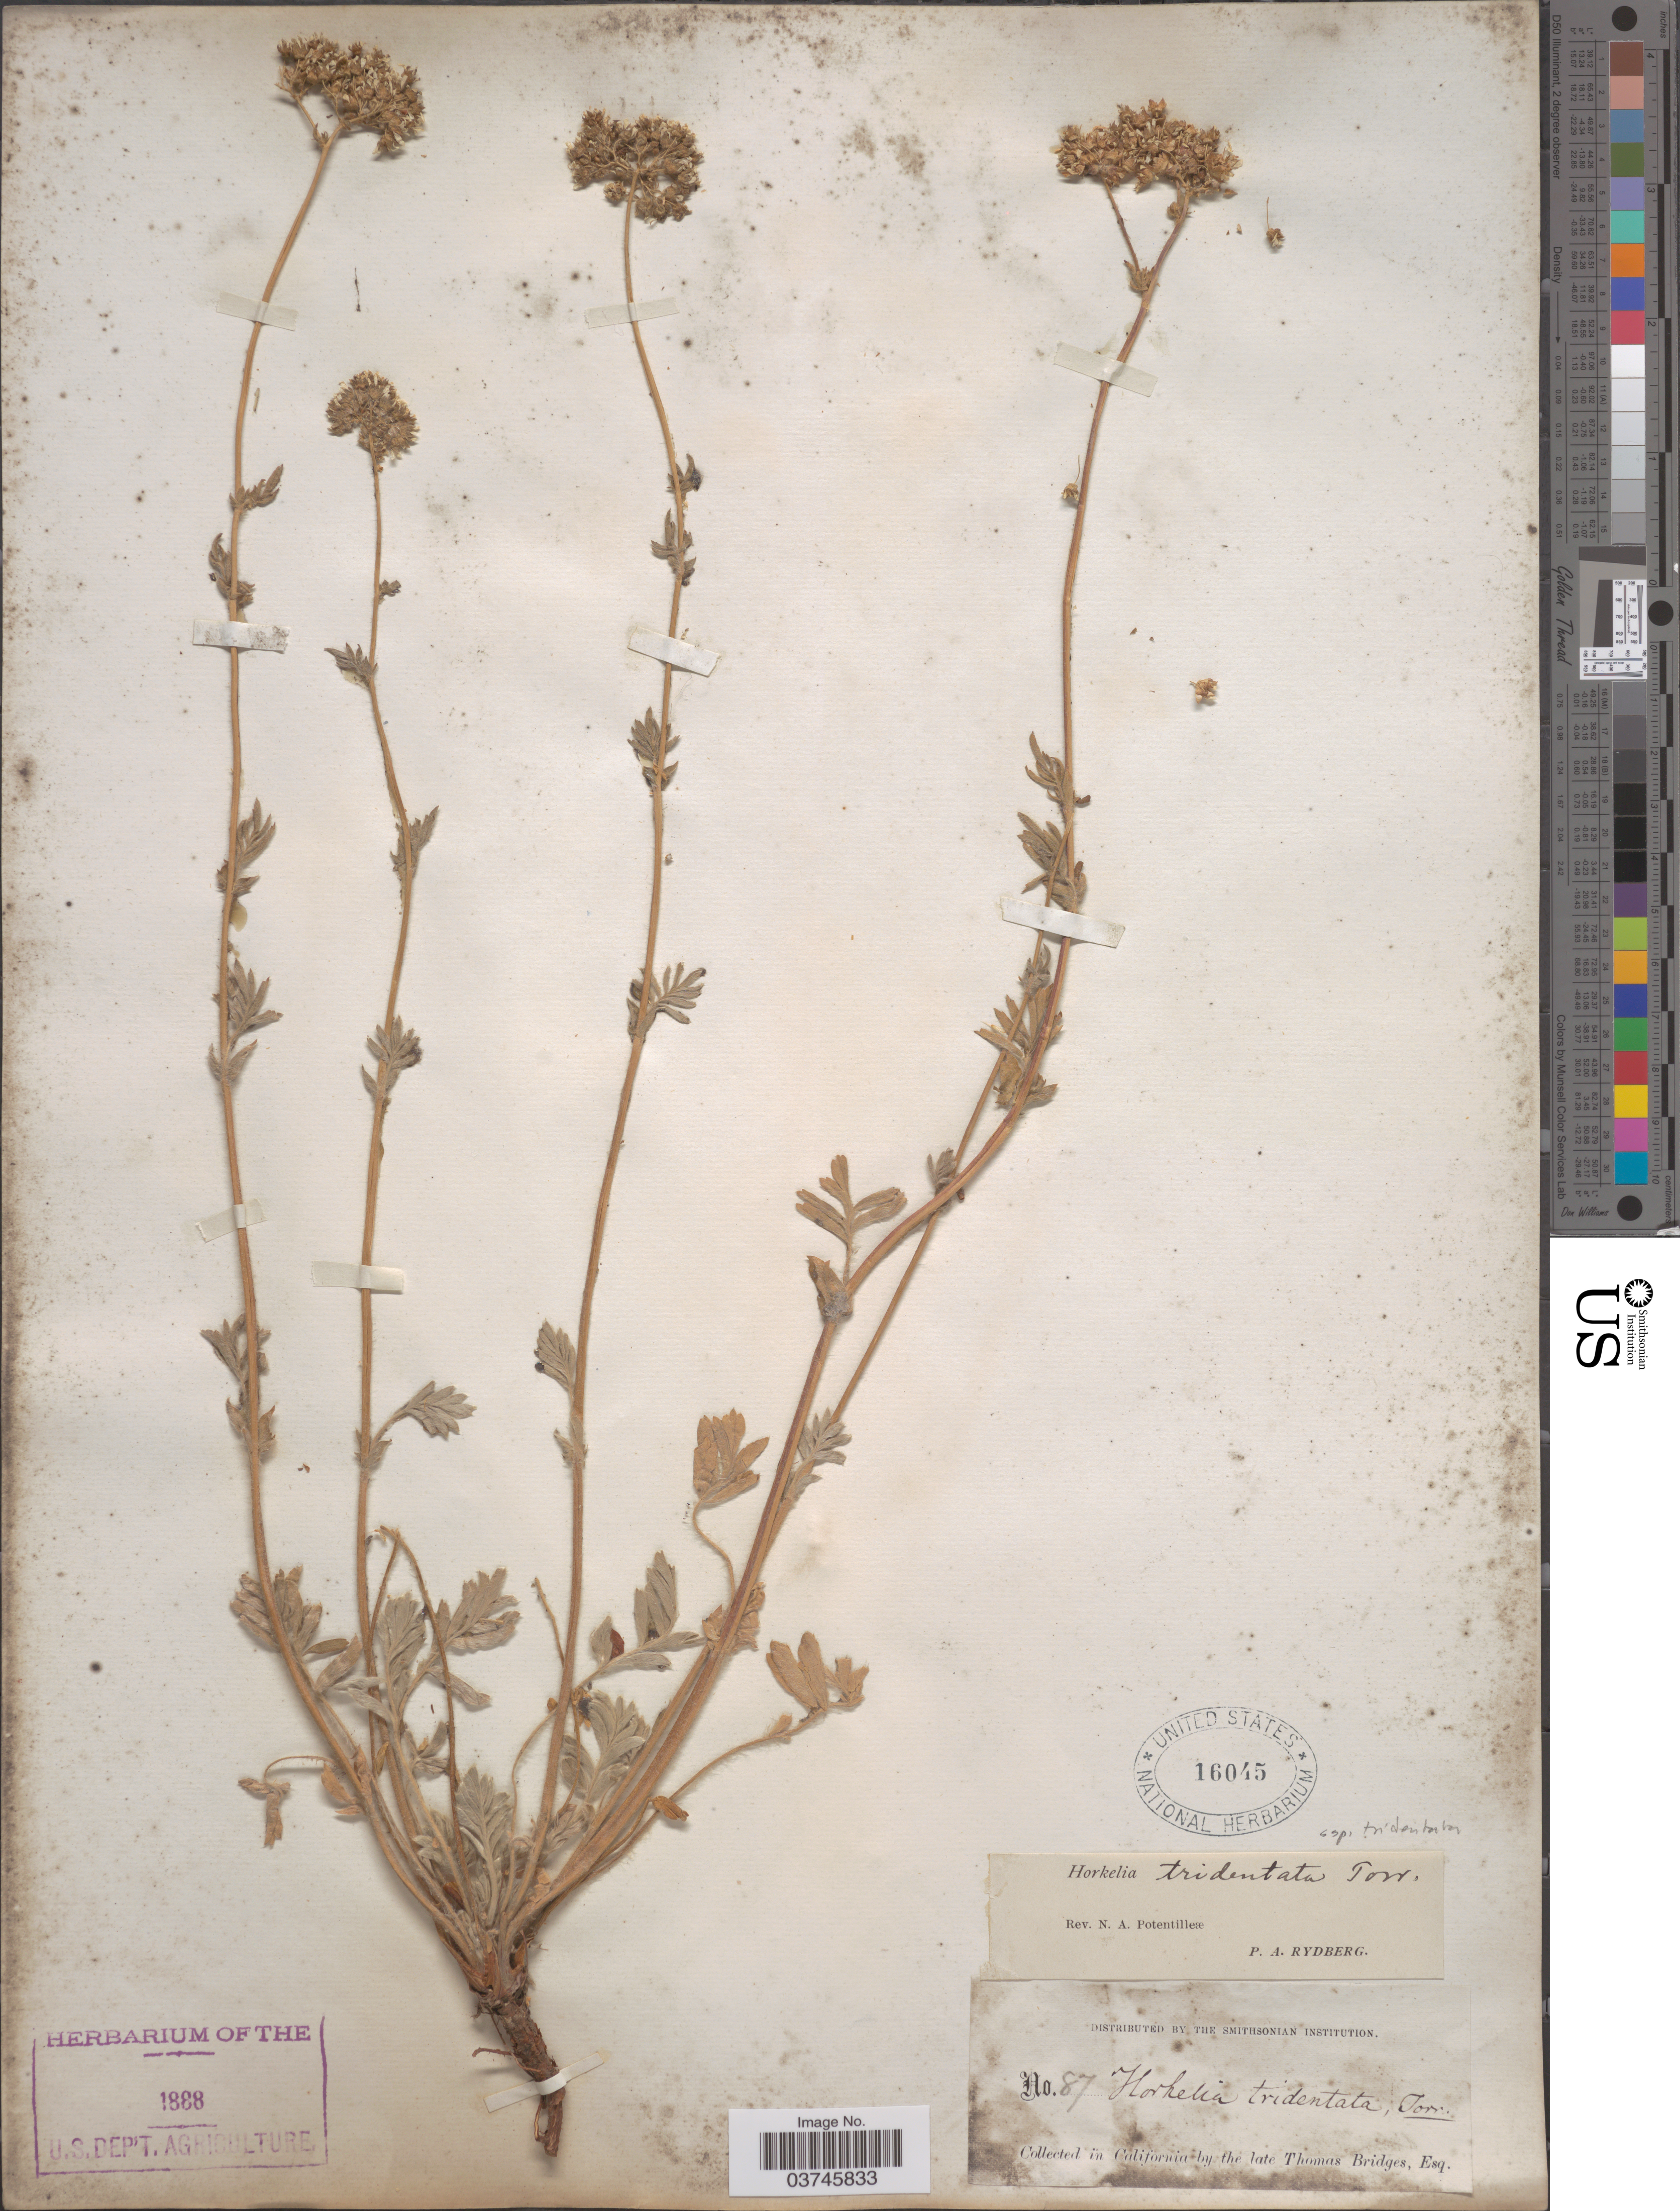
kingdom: Plantae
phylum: Tracheophyta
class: Magnoliopsida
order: Rosales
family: Rosaceae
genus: Potentilla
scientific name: Potentilla tilingii var. tilingii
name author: (Regel) Greene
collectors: T. Bridges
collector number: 87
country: United States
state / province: California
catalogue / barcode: US 16045